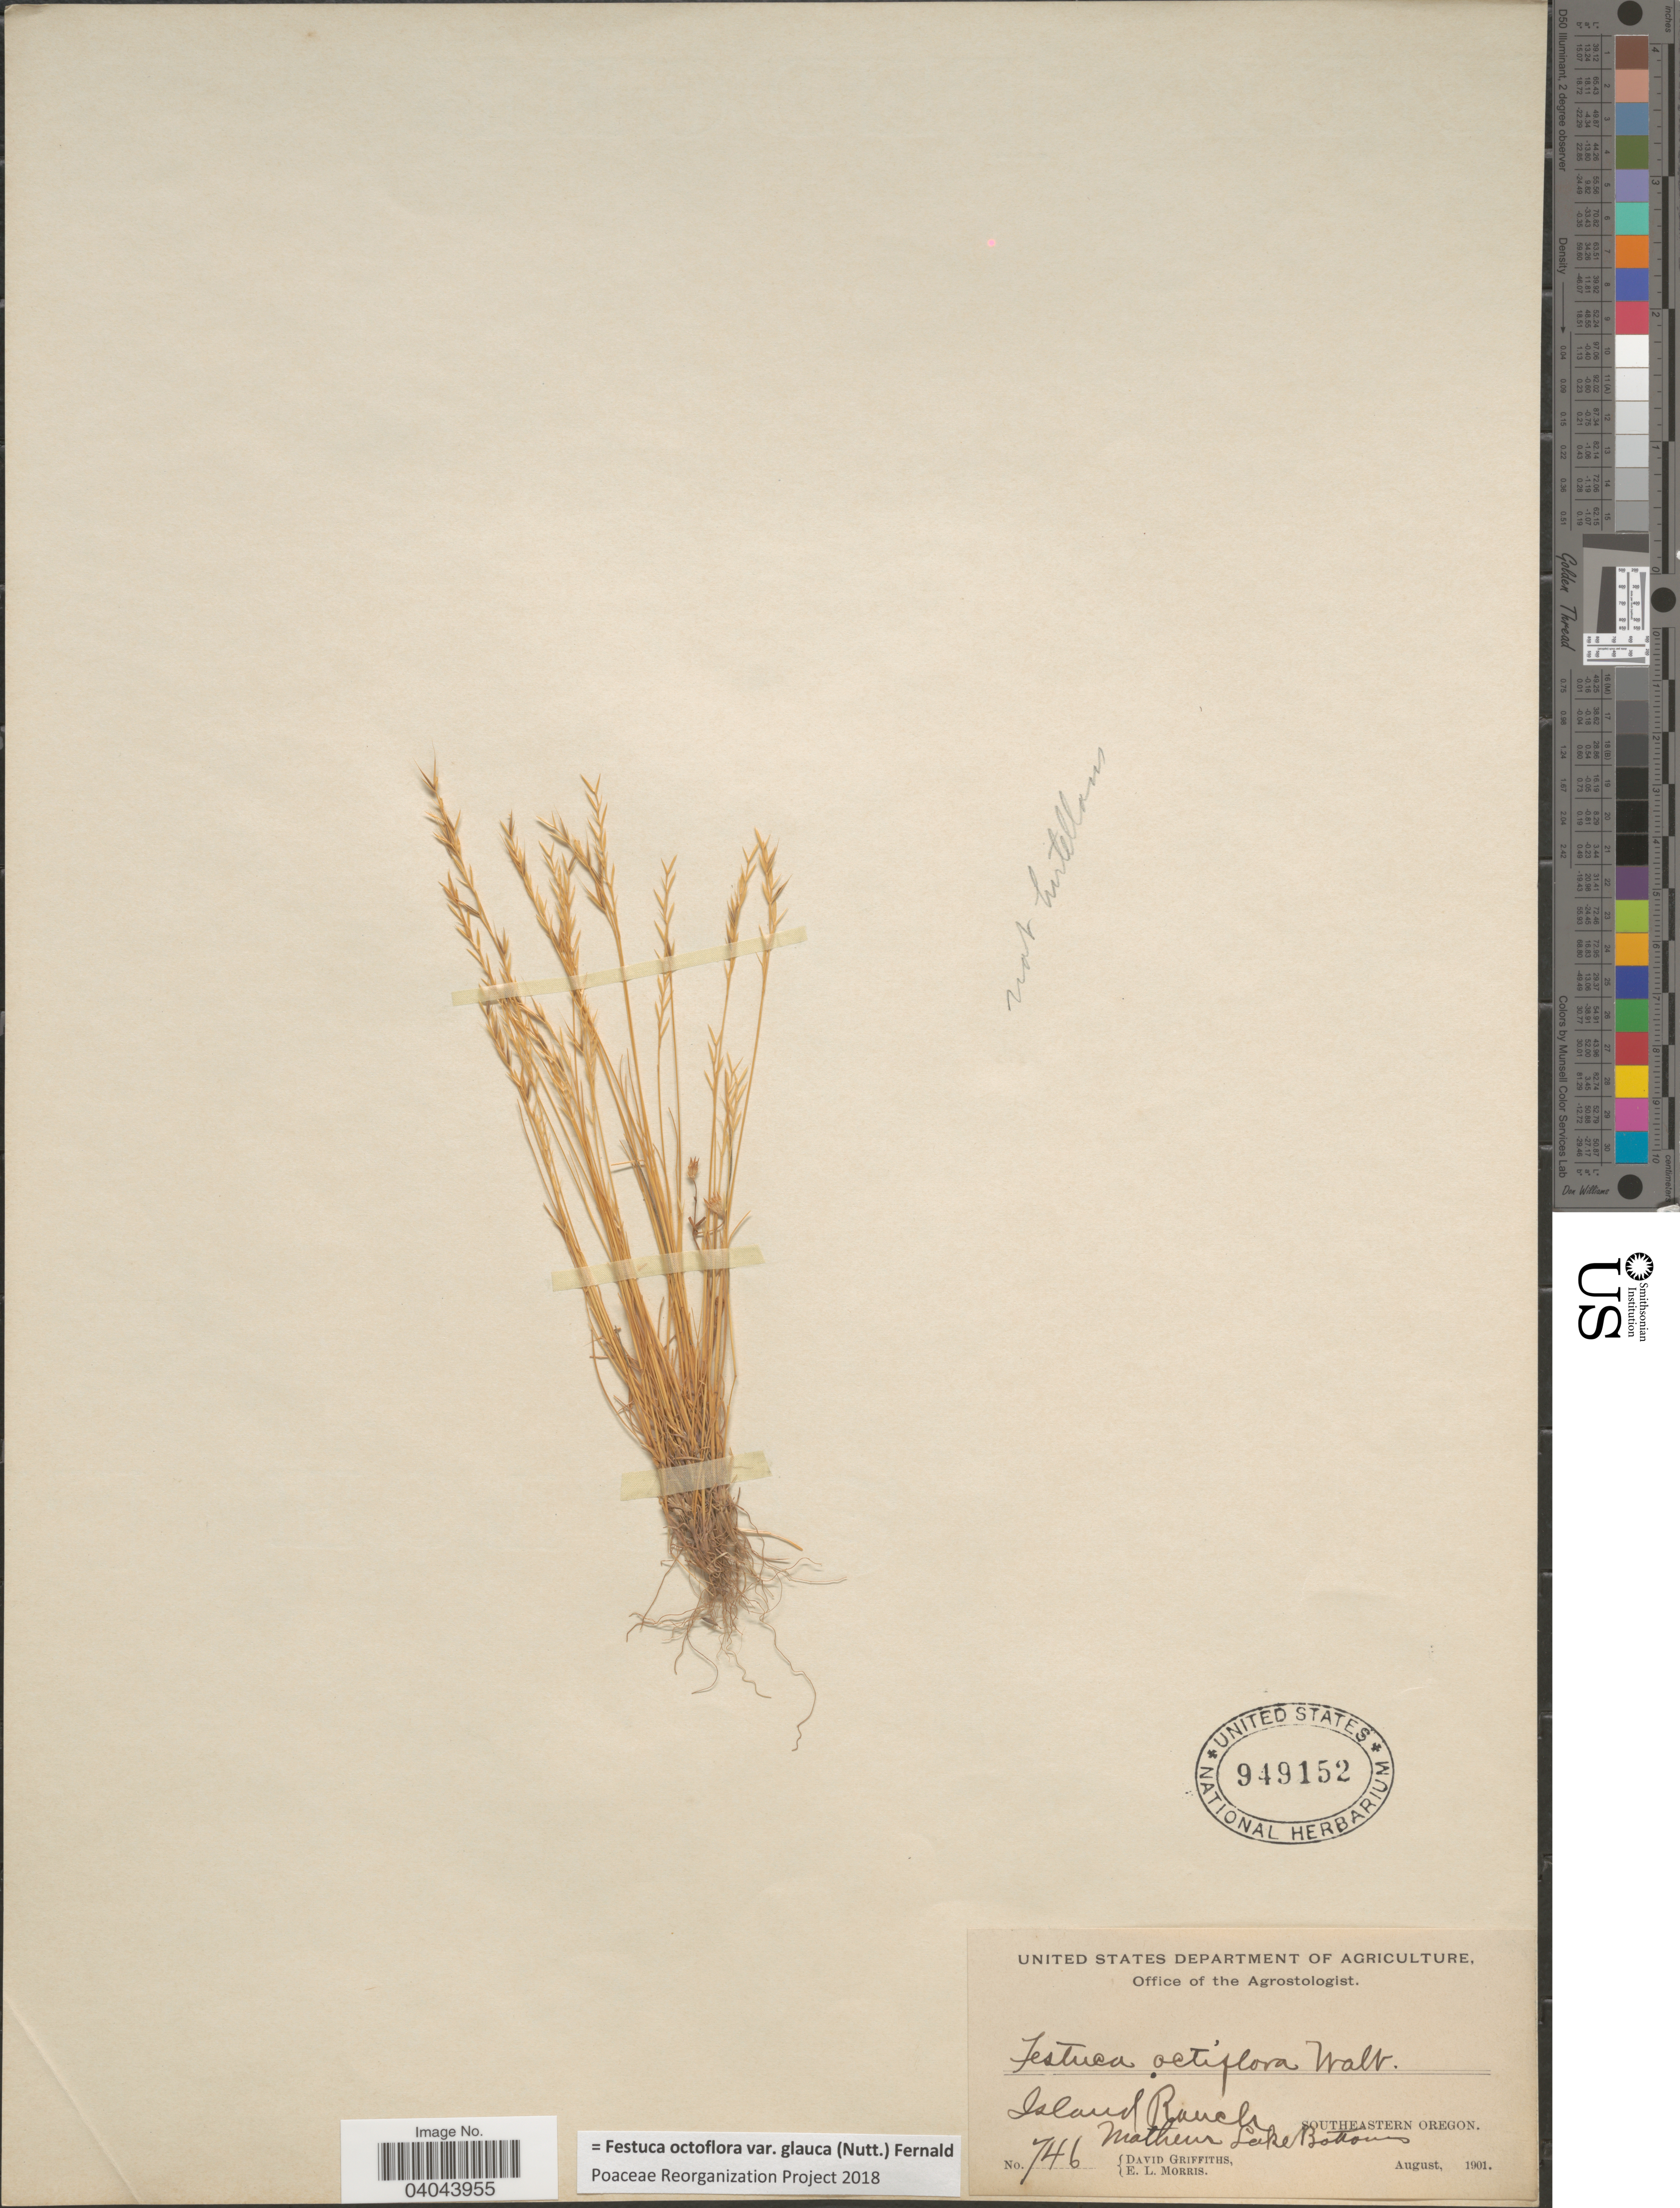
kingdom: Plantae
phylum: Tracheophyta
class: Liliopsida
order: Poales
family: Poaceae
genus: Festuca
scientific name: Festuca octoflora var. glauca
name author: (Nutt.) Fernald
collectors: D. Griffiths & E. Morris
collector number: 746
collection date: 1901-08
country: United States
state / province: Oregon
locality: Island Ranch Matheur Lake Bottoms. Southeastern Oregon.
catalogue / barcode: US 949152